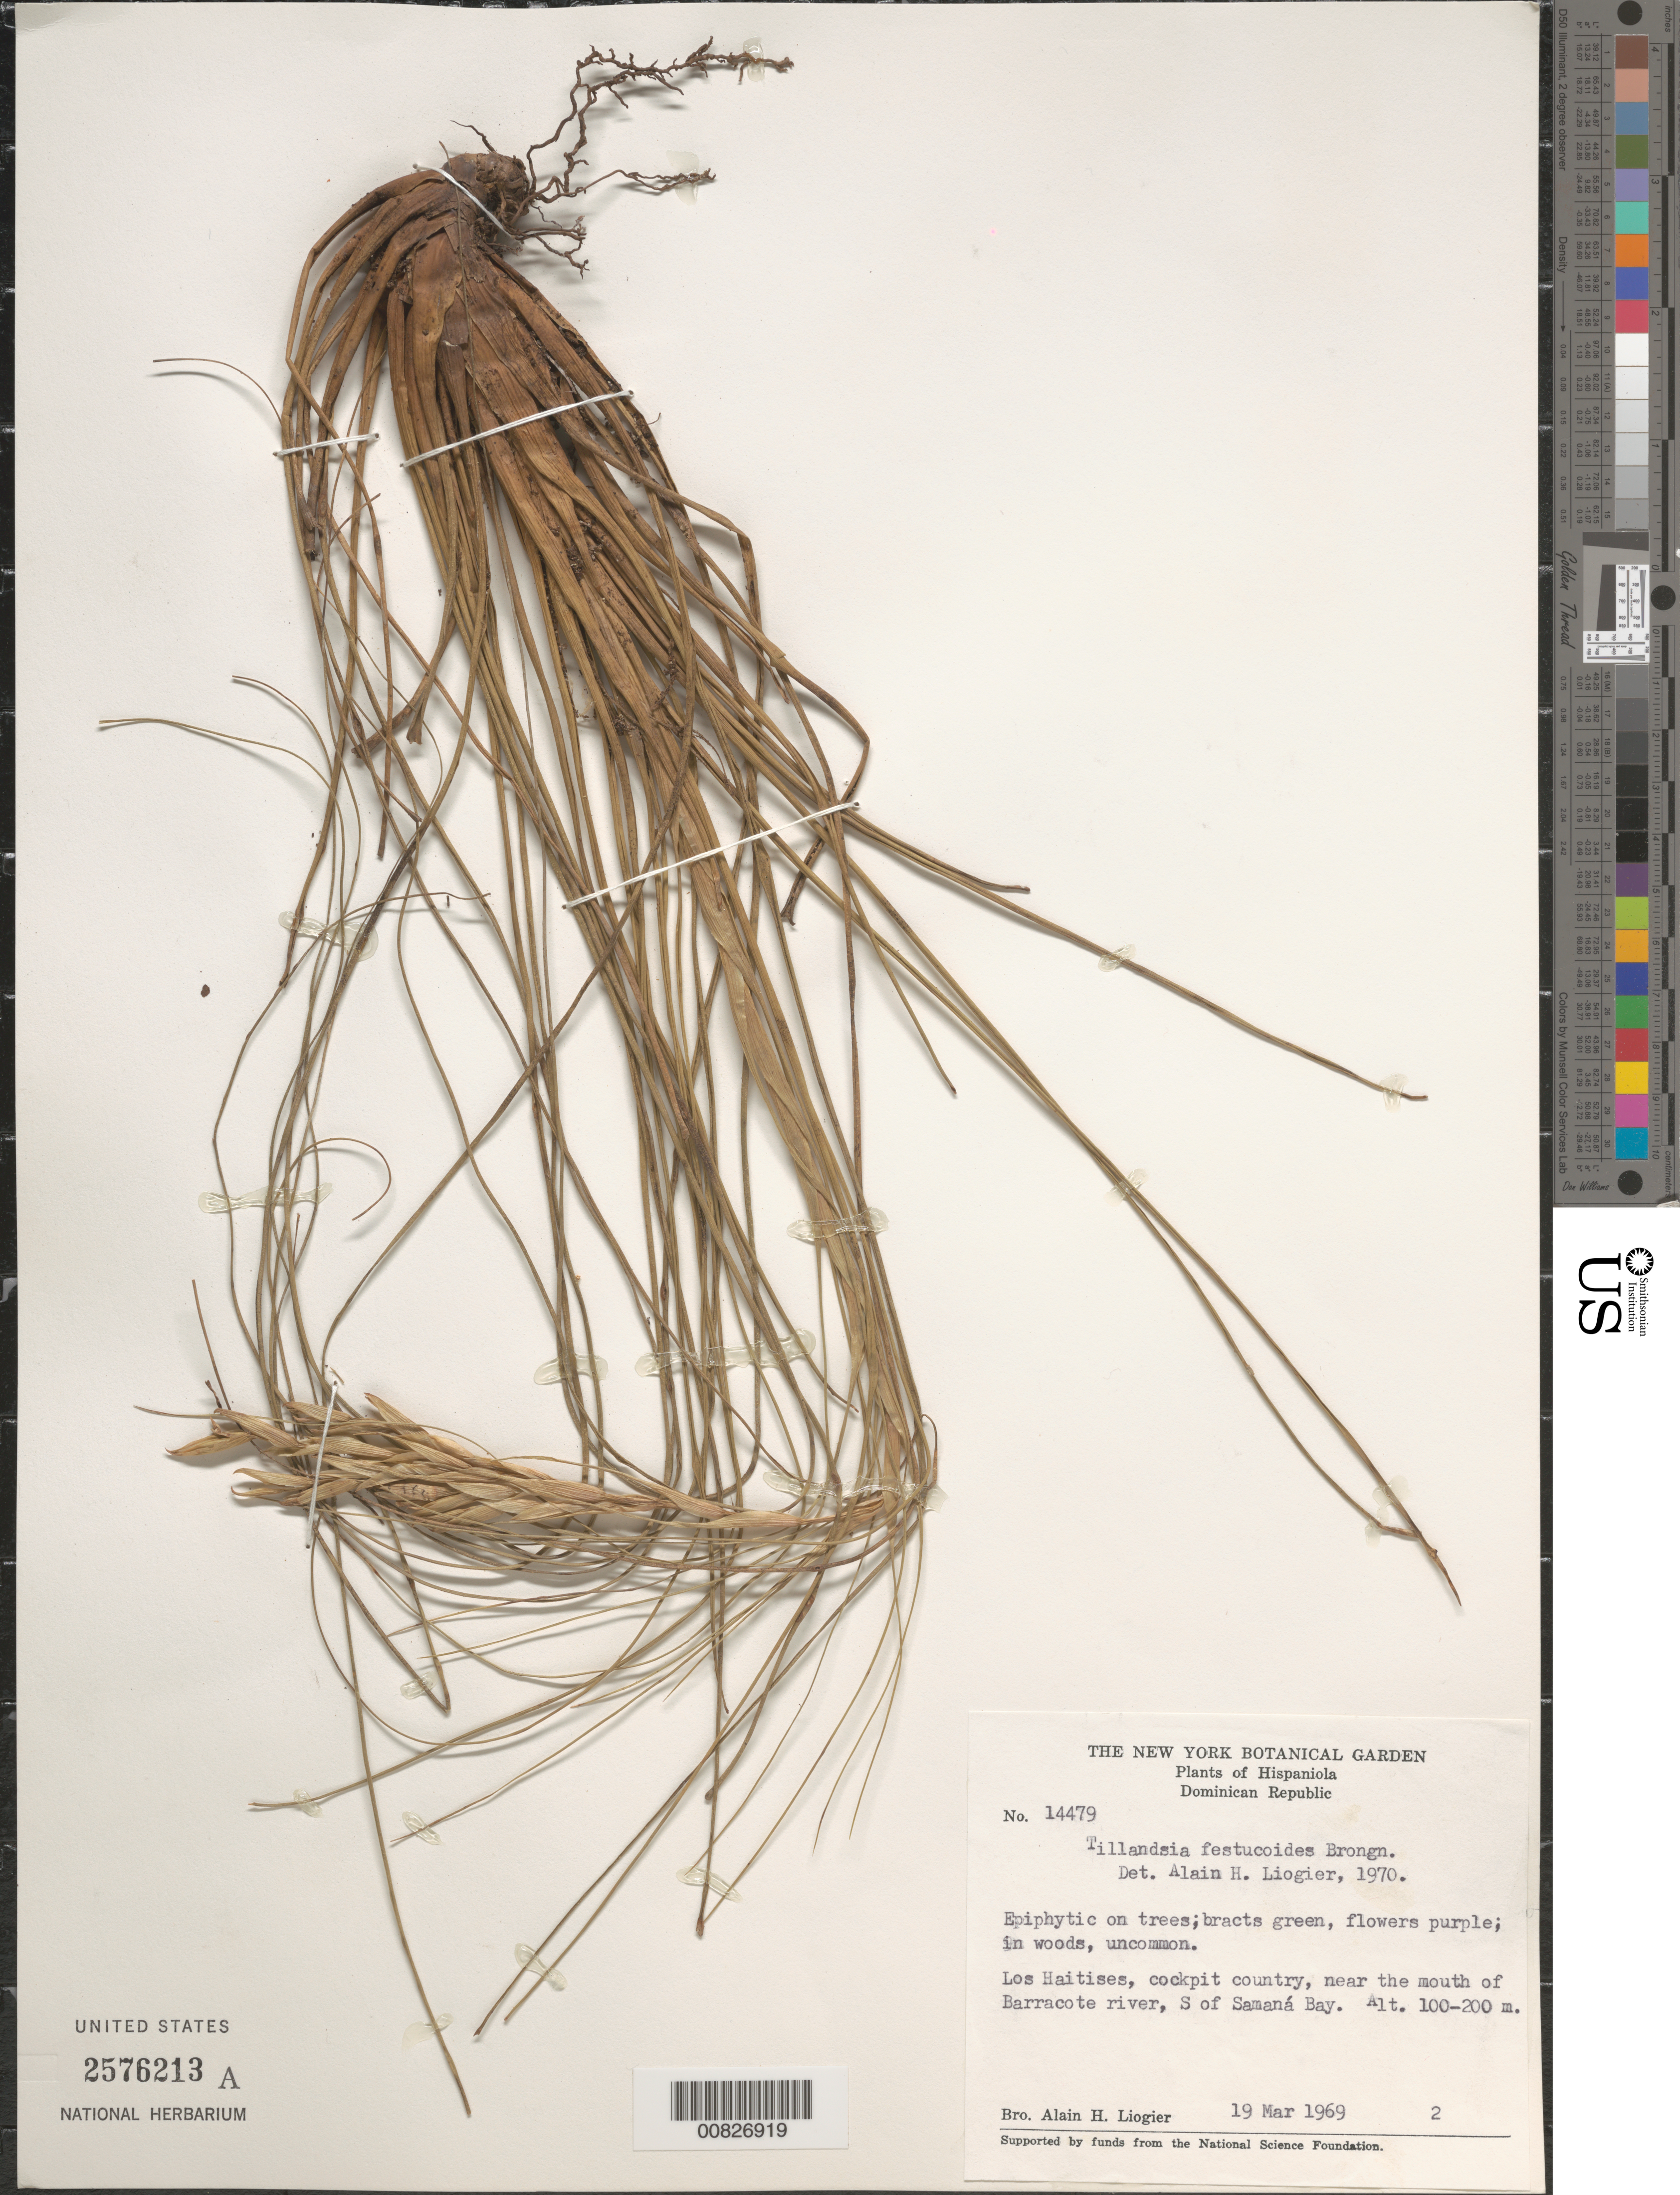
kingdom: Plantae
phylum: Tracheophyta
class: Liliopsida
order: Poales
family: Bromeliaceae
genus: Tillandsia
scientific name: Tillandsia festucoides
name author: Brongn. ex Mez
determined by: Liogier, Alain H.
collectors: A. H. Liogier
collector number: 14479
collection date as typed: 19 Mar 1969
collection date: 1969-03-19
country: Dominican Republic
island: Hispaniola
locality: Los Haitises, cockpit country, near the mouth of Barracote river, S of Samaná Bay.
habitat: On trees in woods.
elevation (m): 100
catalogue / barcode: US 2576213A